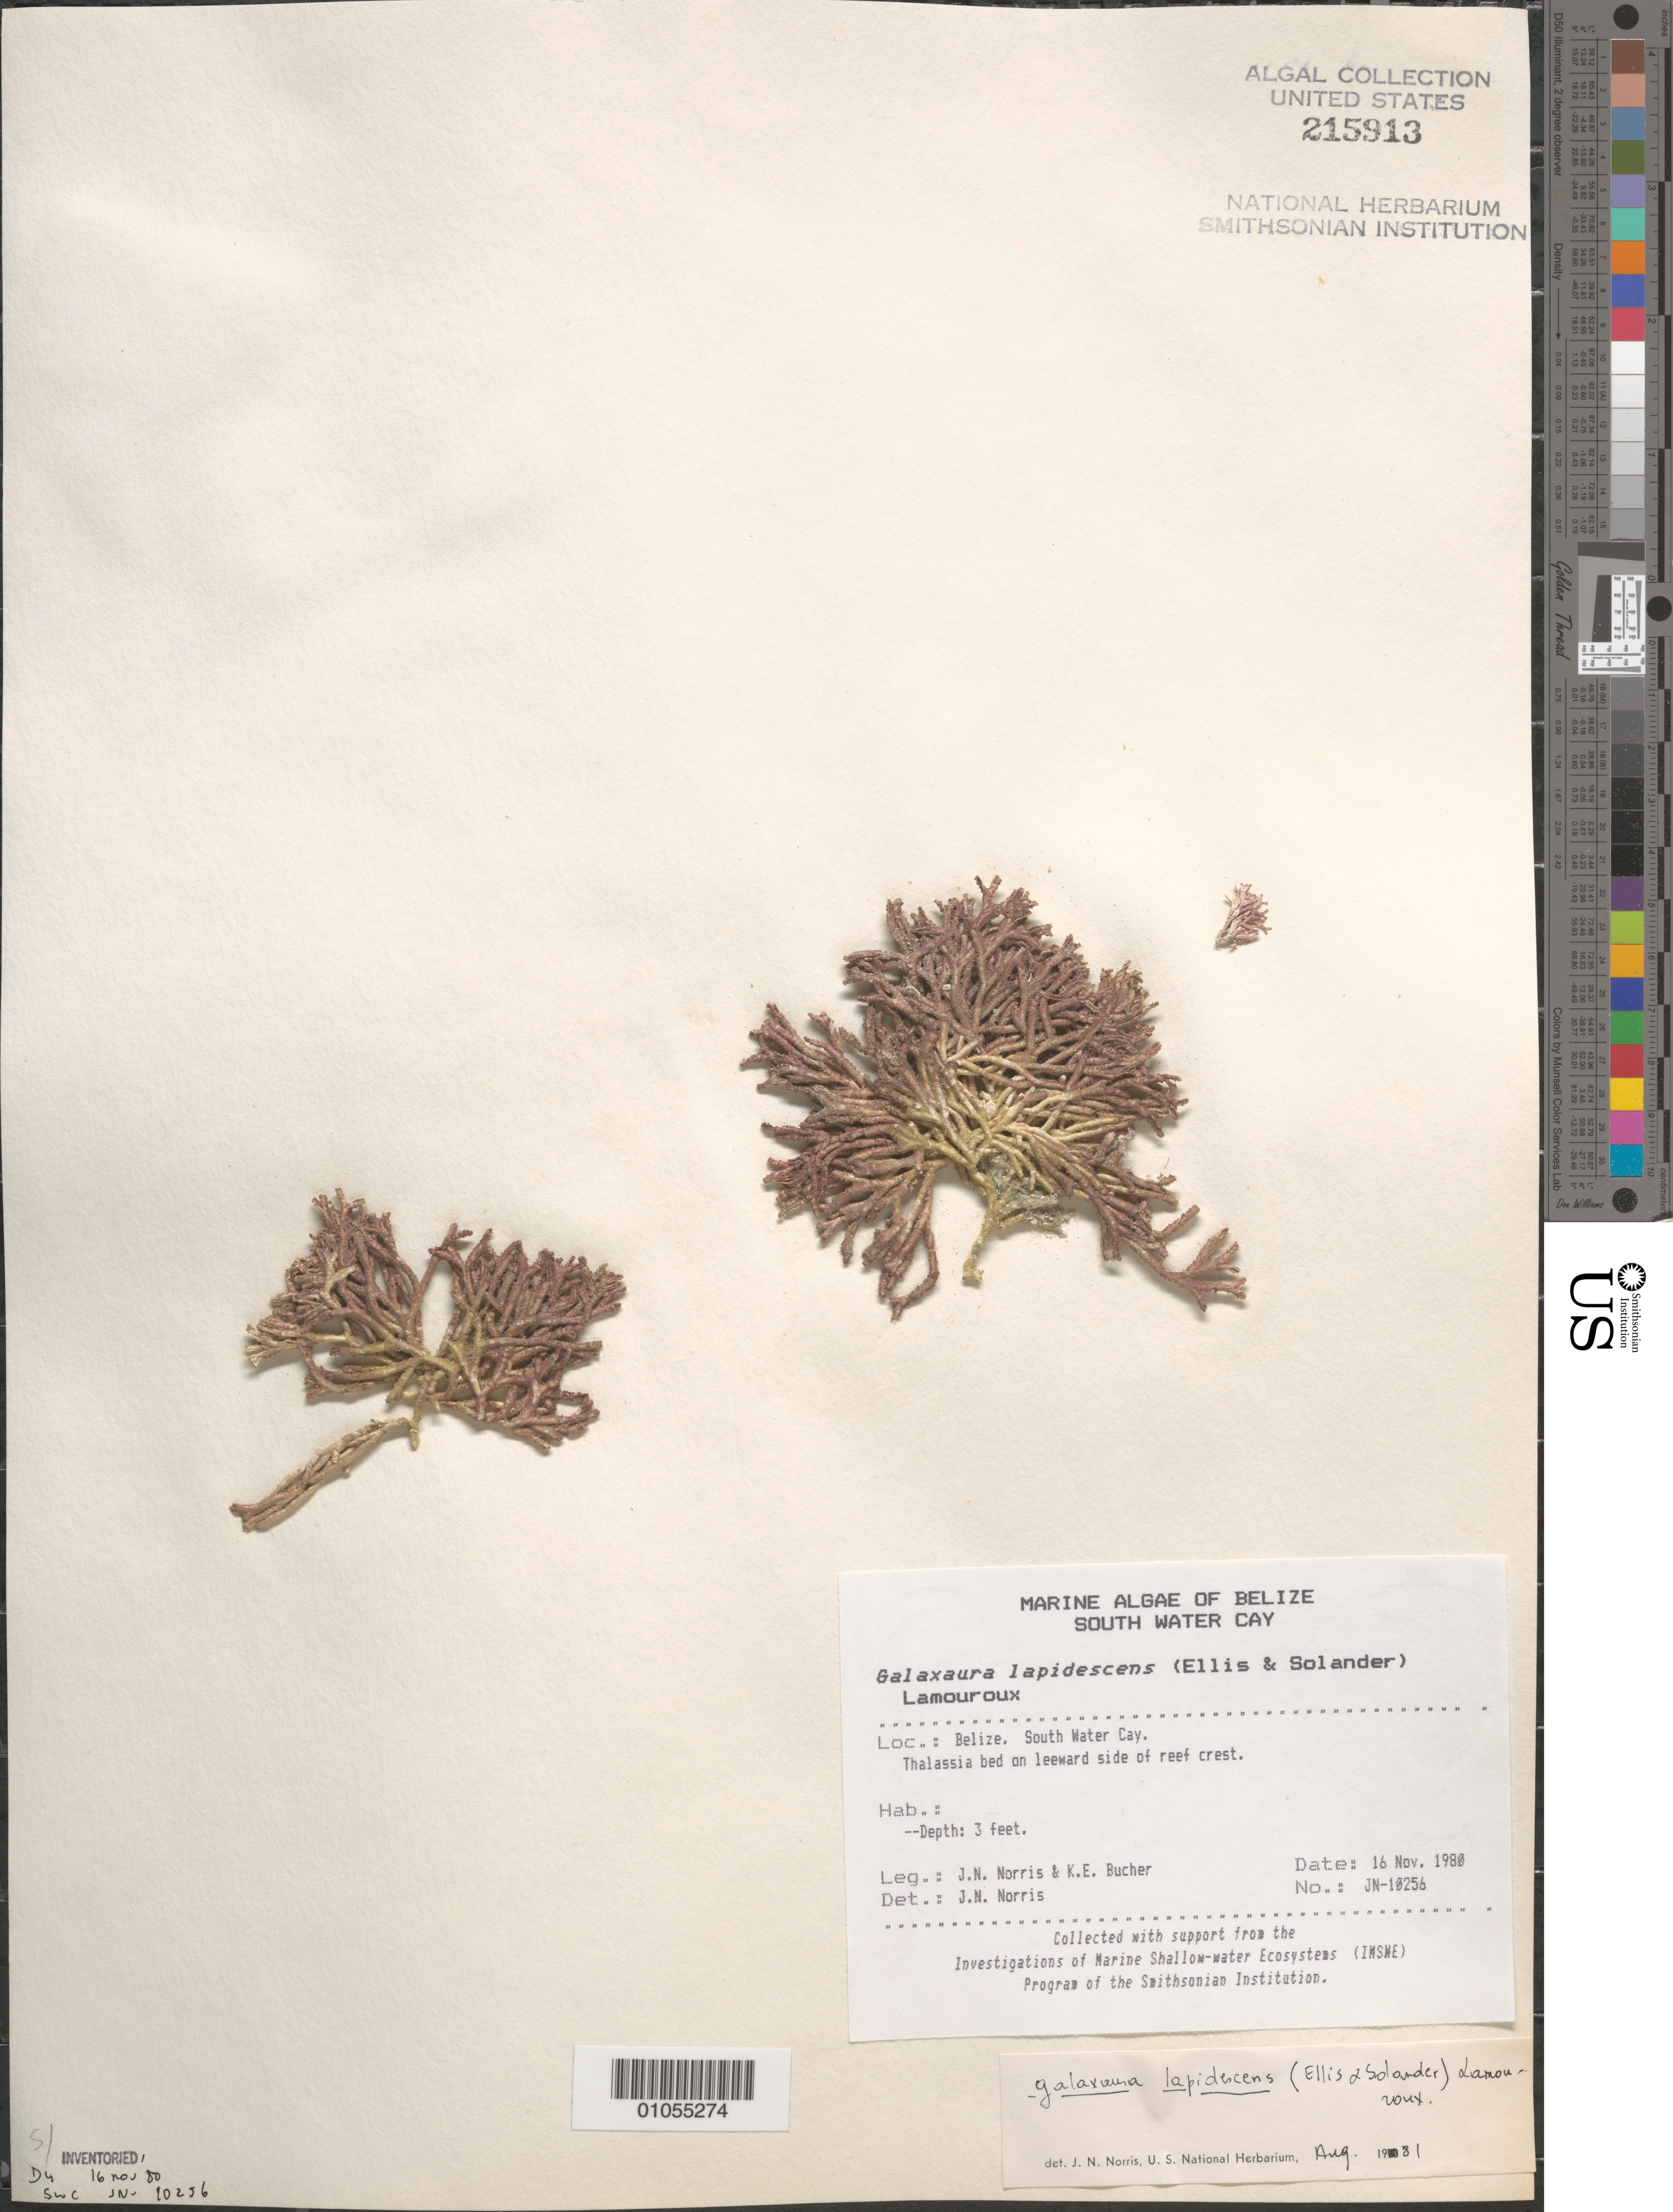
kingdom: Plantae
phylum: Rhodophyta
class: Florideophyceae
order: Nemaliales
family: Galaxauraceae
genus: Galaxaura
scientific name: Galaxaura rugosa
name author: (Ellis & Sol.) J.V.Lamouroux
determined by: Algae name updating Project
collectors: J. N. Norris & K. E. Bucher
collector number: JN-10256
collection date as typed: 16 Nov 1980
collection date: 1980-11-16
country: Belize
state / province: Stann Creek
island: South Water Cay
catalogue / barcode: US 215913